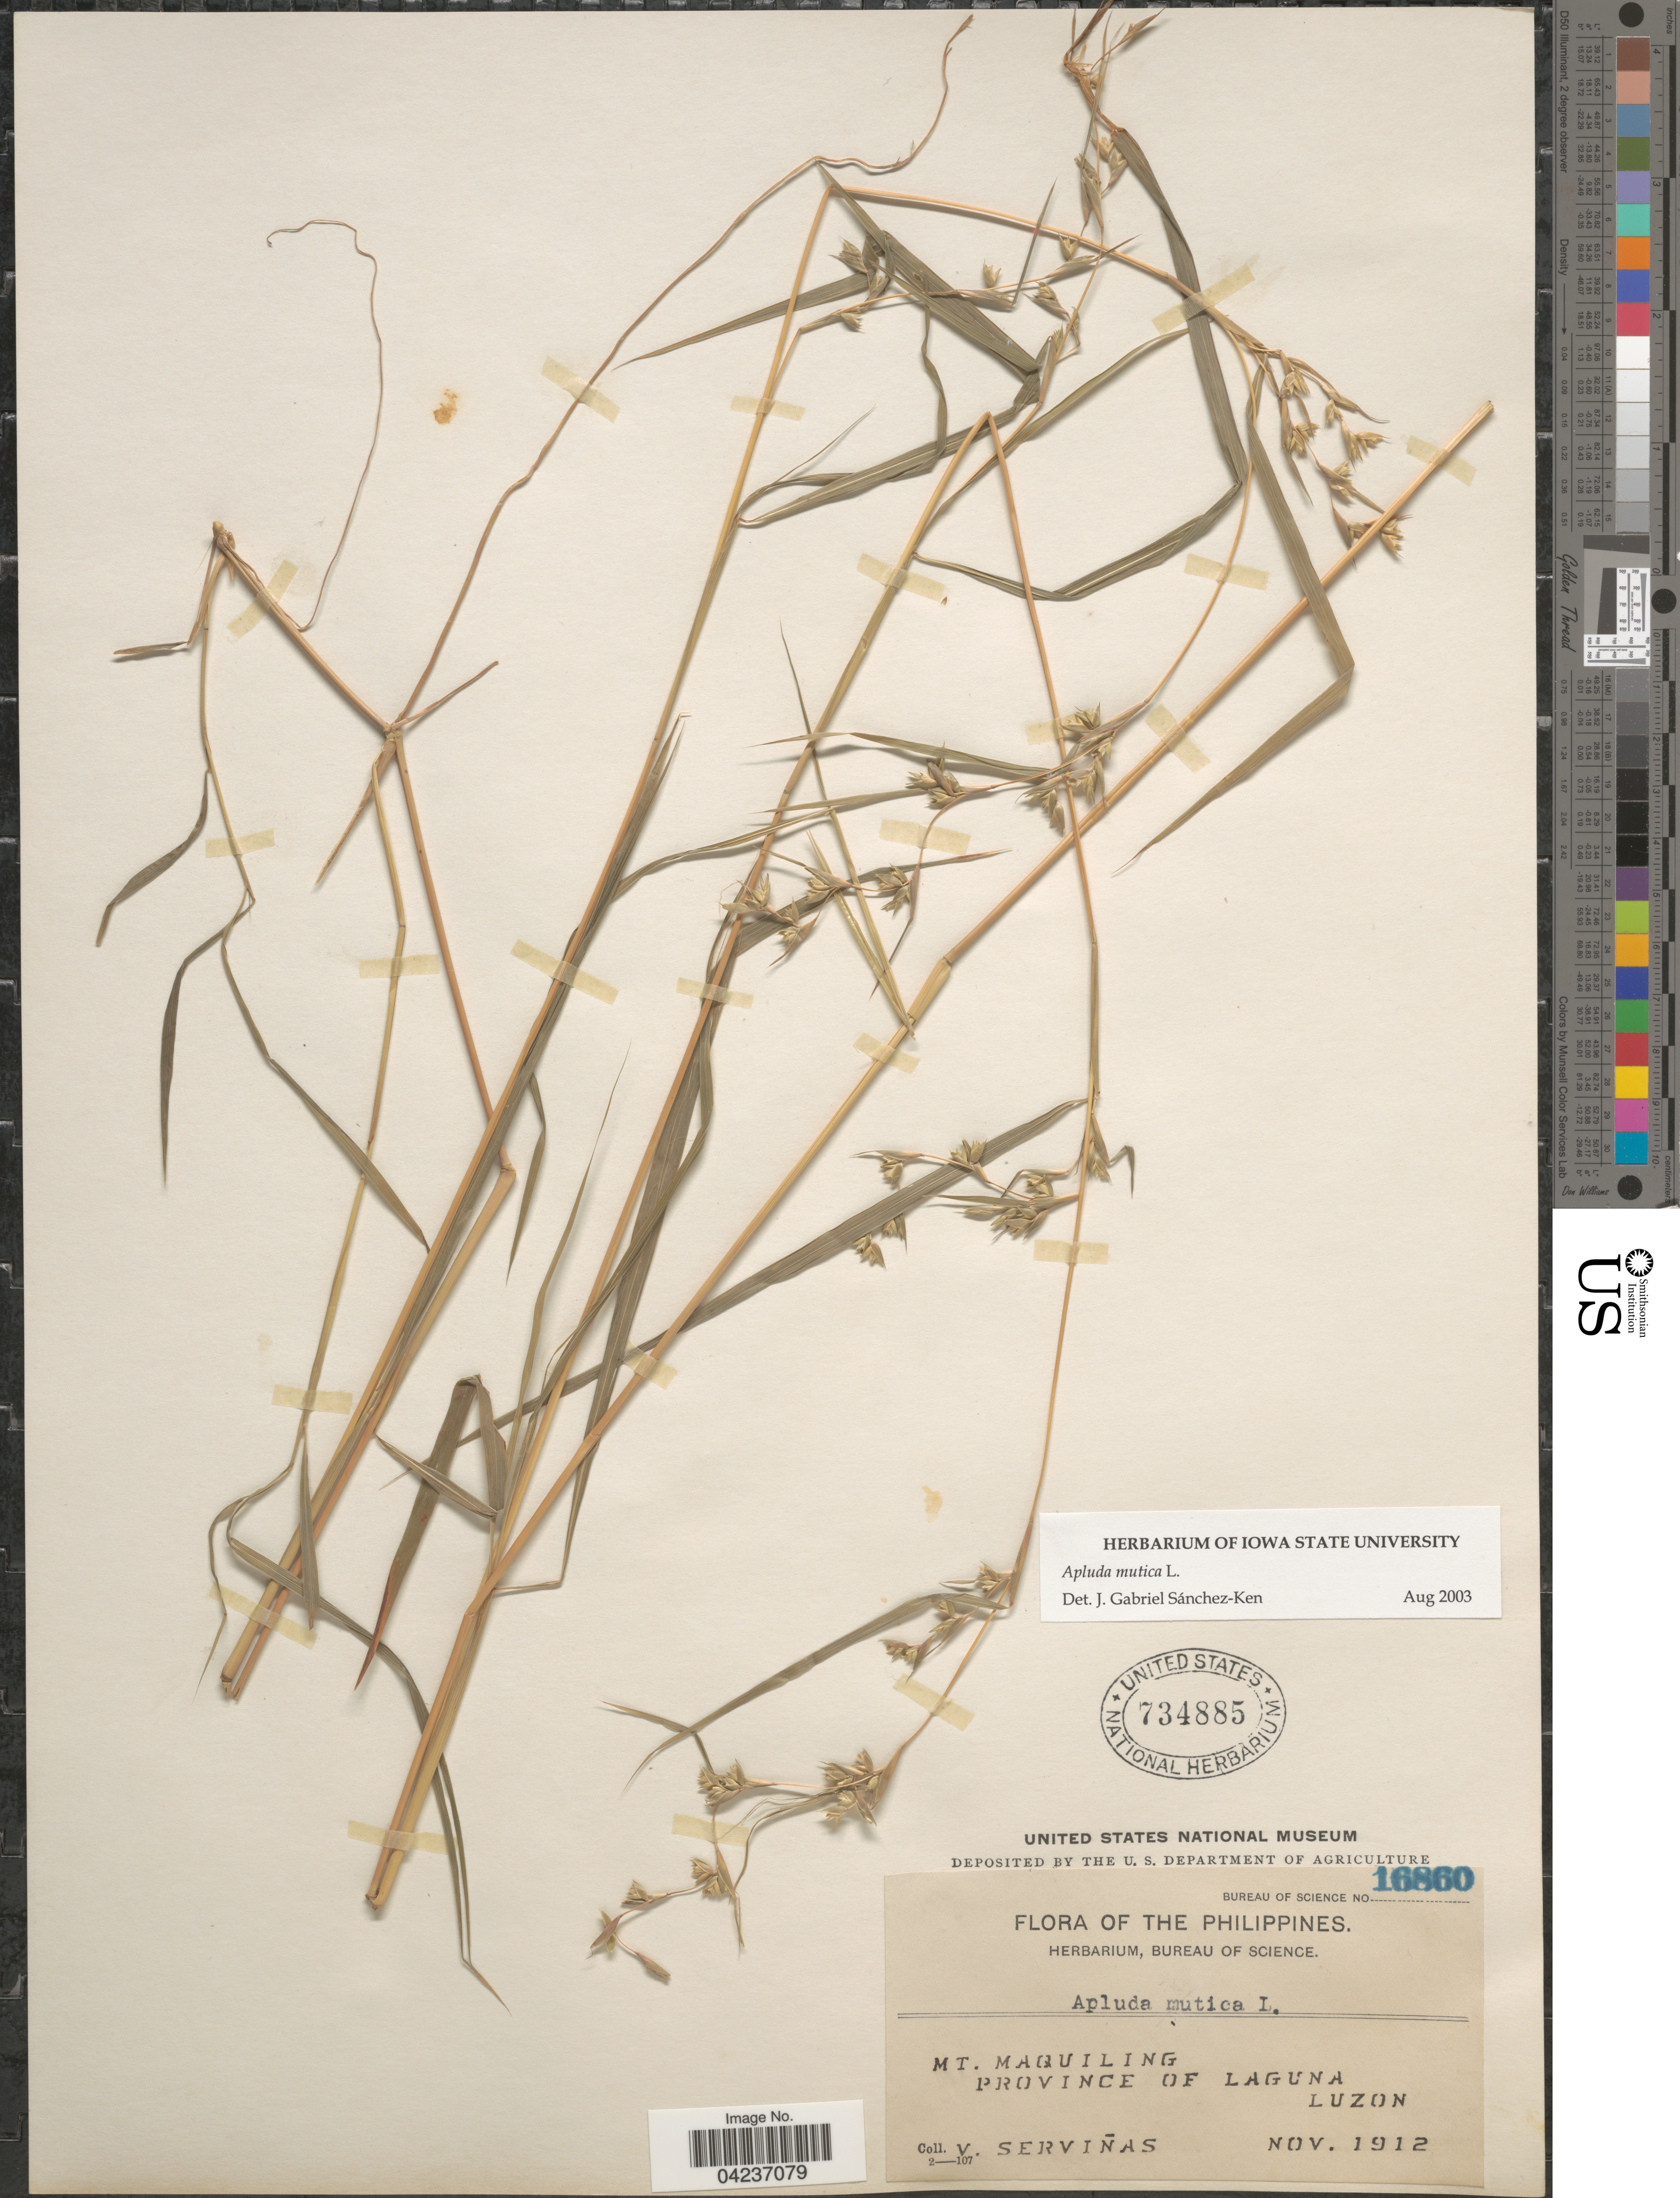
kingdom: Plantae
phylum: Tracheophyta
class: Liliopsida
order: Poales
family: Poaceae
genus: Apluda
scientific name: Apluda mutica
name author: L.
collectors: V. Servinas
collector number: Bureau of Science 16860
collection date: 1912-11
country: Philippines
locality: Mt. Maquiling. Province of Laguna. Luzon.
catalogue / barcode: US 734885